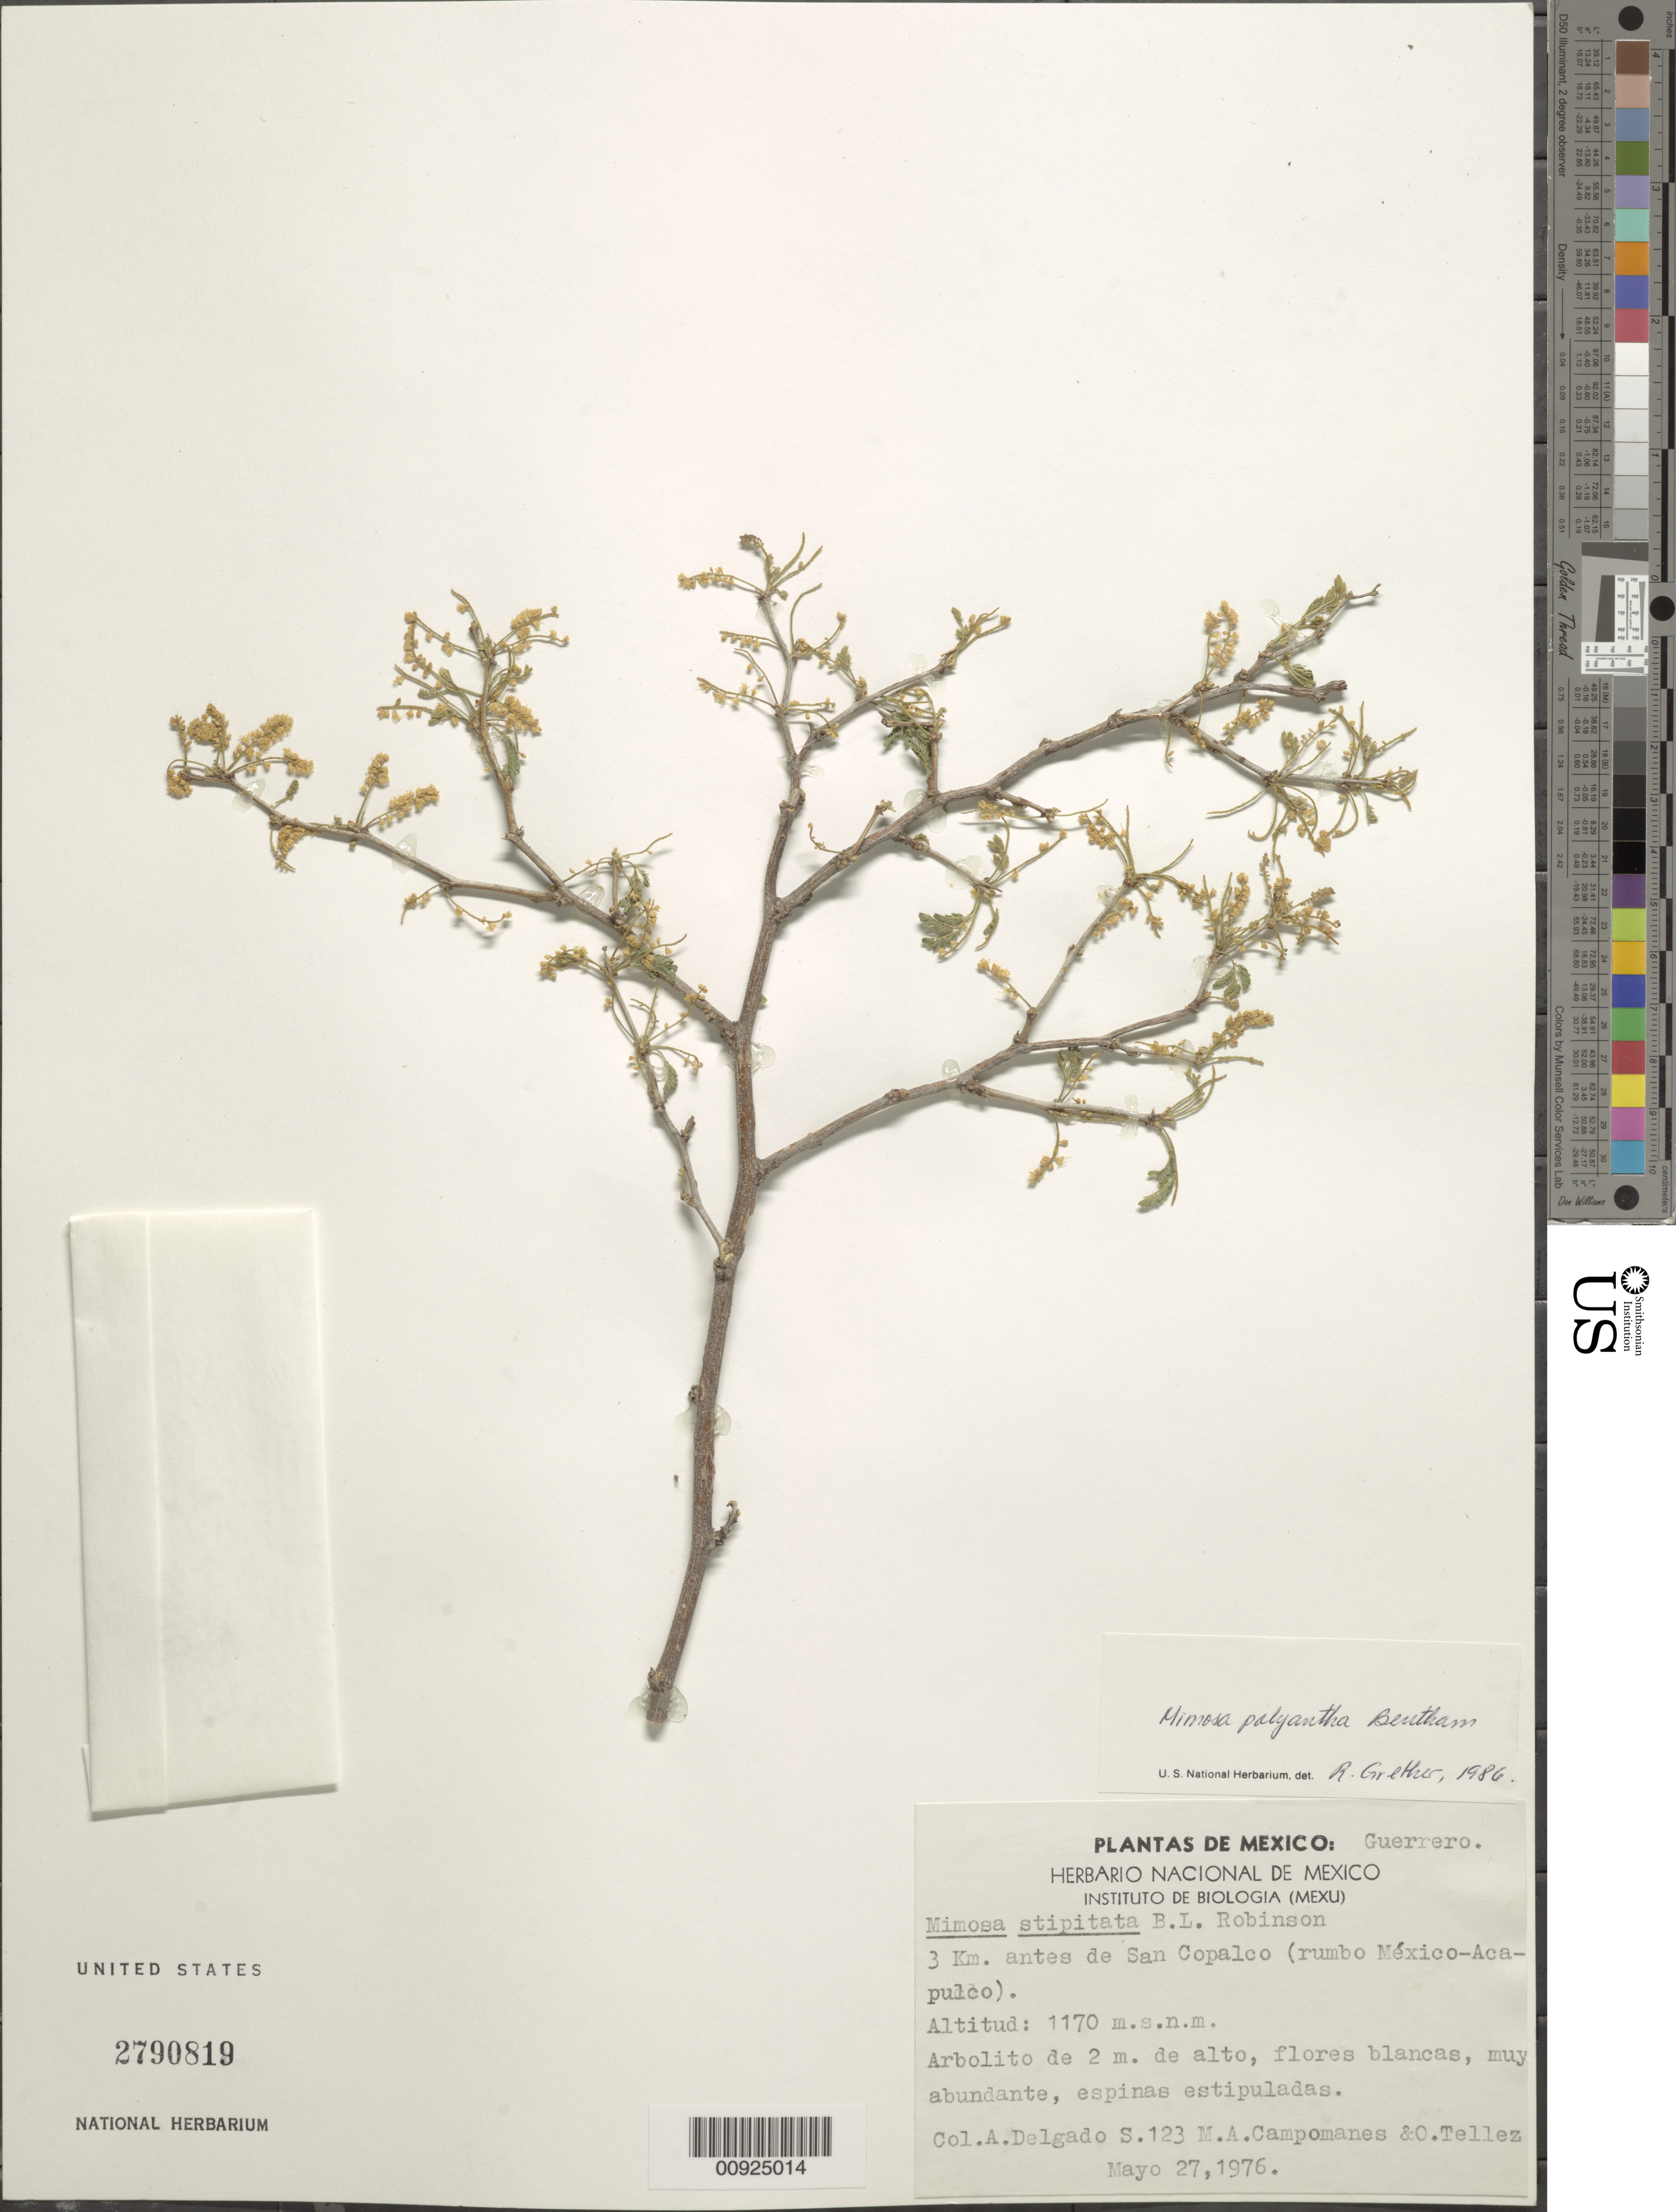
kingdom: Plantae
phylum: Tracheophyta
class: Magnoliopsida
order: Fabales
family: Fabaceae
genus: Mimosa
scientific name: Mimosa polyantha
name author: Benth.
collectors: A. Delgado S., M. Campomanes & O. Téllez V.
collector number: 123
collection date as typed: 27 May 1976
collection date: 1976-05-27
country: Mexico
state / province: Guerrero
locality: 3 km. antes de San Copalco (rumbo México-Acapulco).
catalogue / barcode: US 2790819